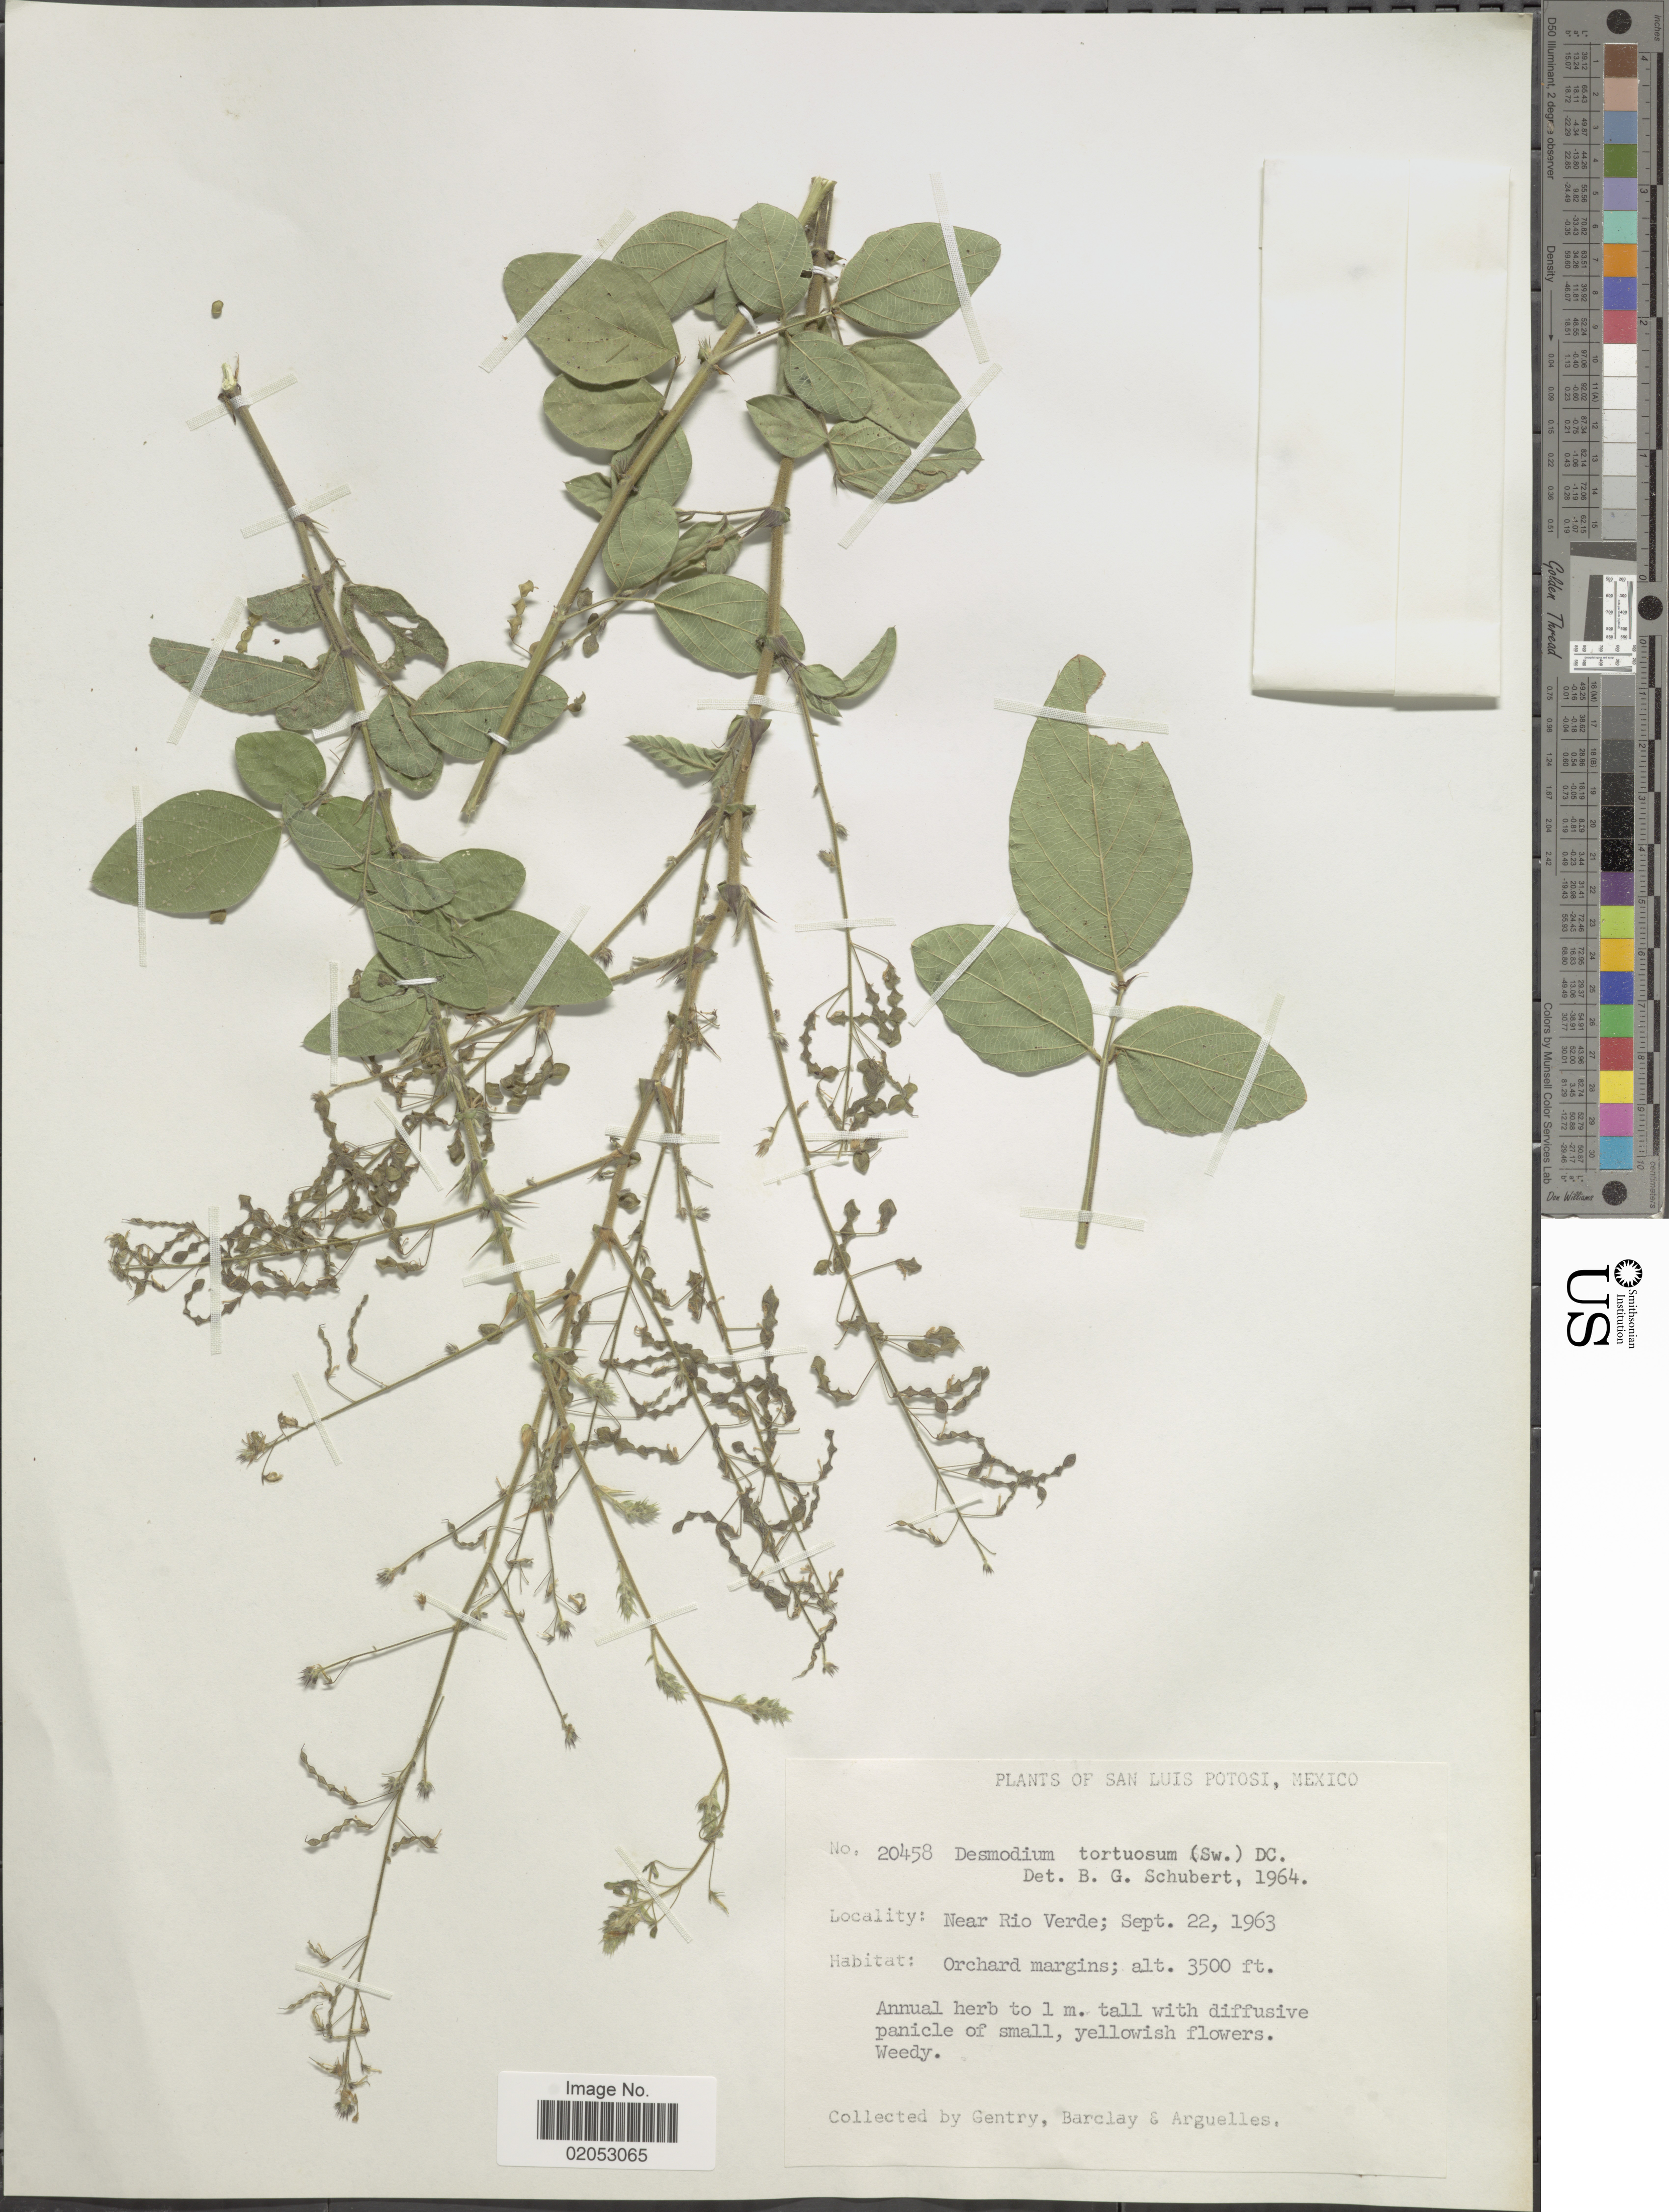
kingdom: Plantae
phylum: Tracheophyta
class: Magnoliopsida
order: Fabales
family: Fabaceae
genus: Desmodium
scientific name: Desmodium tortuosum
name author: (Sw.) DC.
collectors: Gentry, --, -- Barclay & Arguelles, --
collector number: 20458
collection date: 1963-09-22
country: Mexico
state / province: San Luis Potosí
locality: Near Rio Verde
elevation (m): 1067